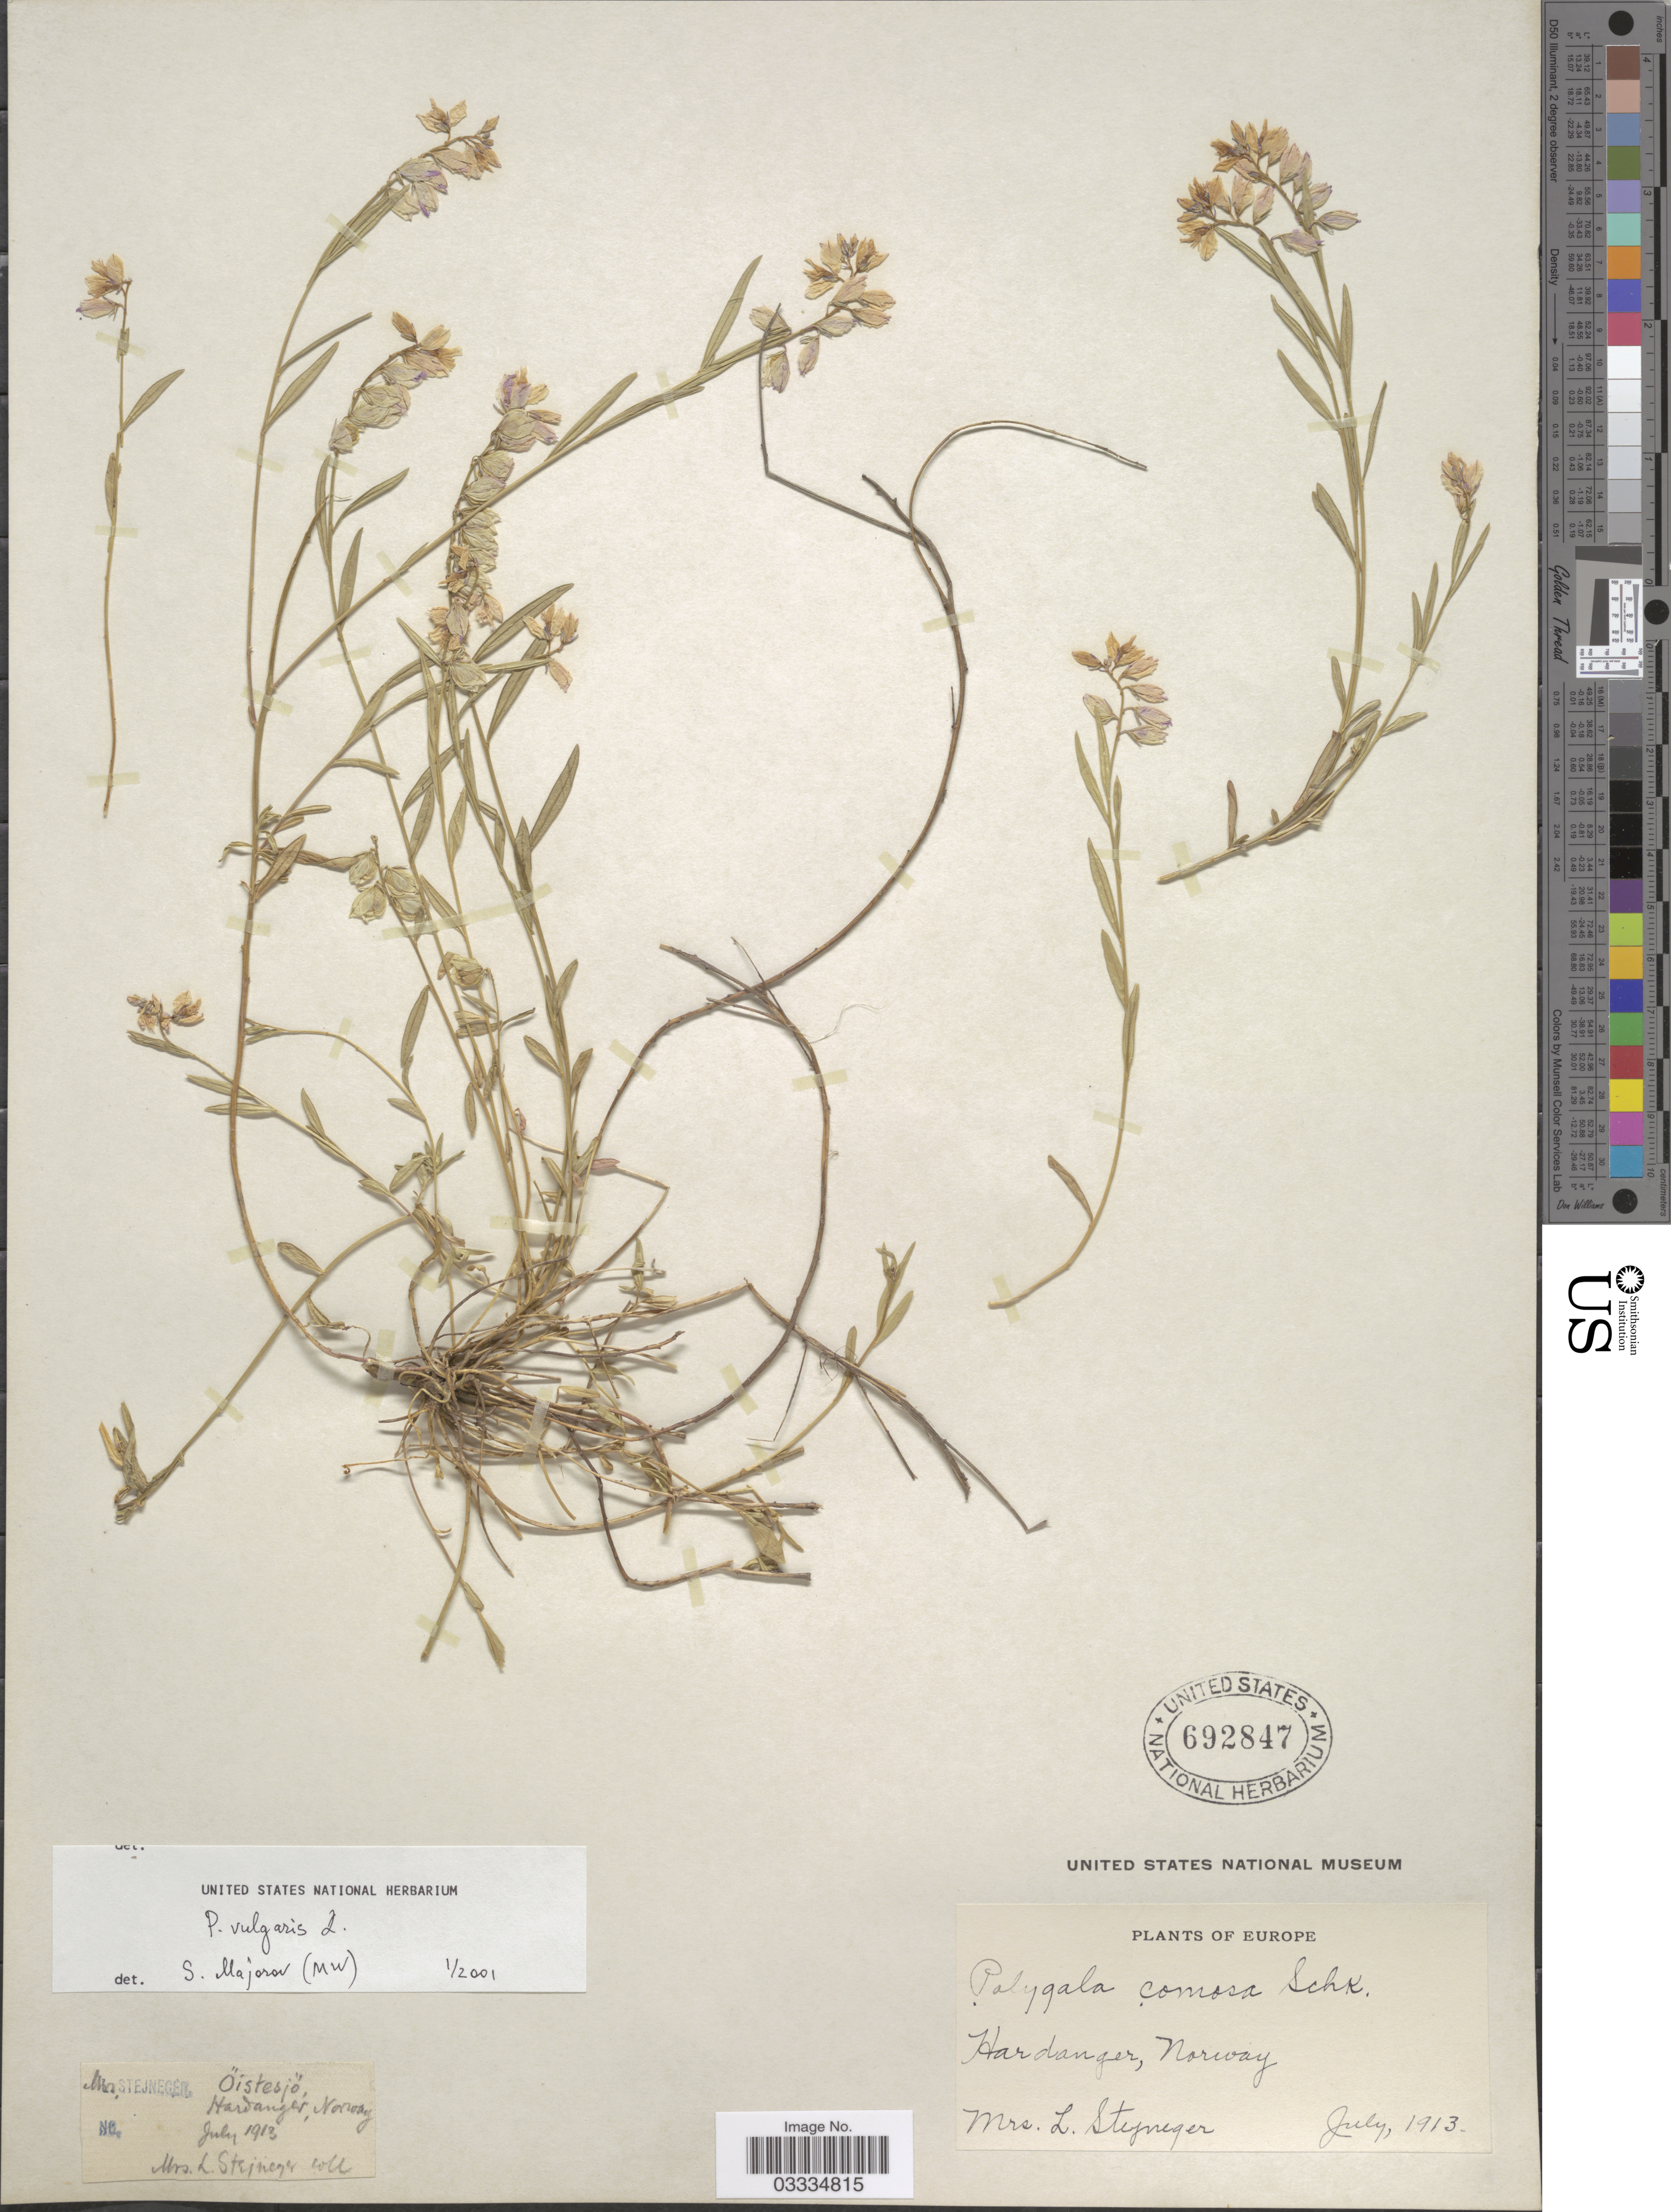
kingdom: Plantae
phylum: Tracheophyta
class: Magnoliopsida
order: Fabales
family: Polygalaceae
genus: Polygala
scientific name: Polygala vulgaris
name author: L.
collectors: L. Stejneger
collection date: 1913-07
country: Norway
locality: Öistesjö, Hardanger.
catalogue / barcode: US 692847